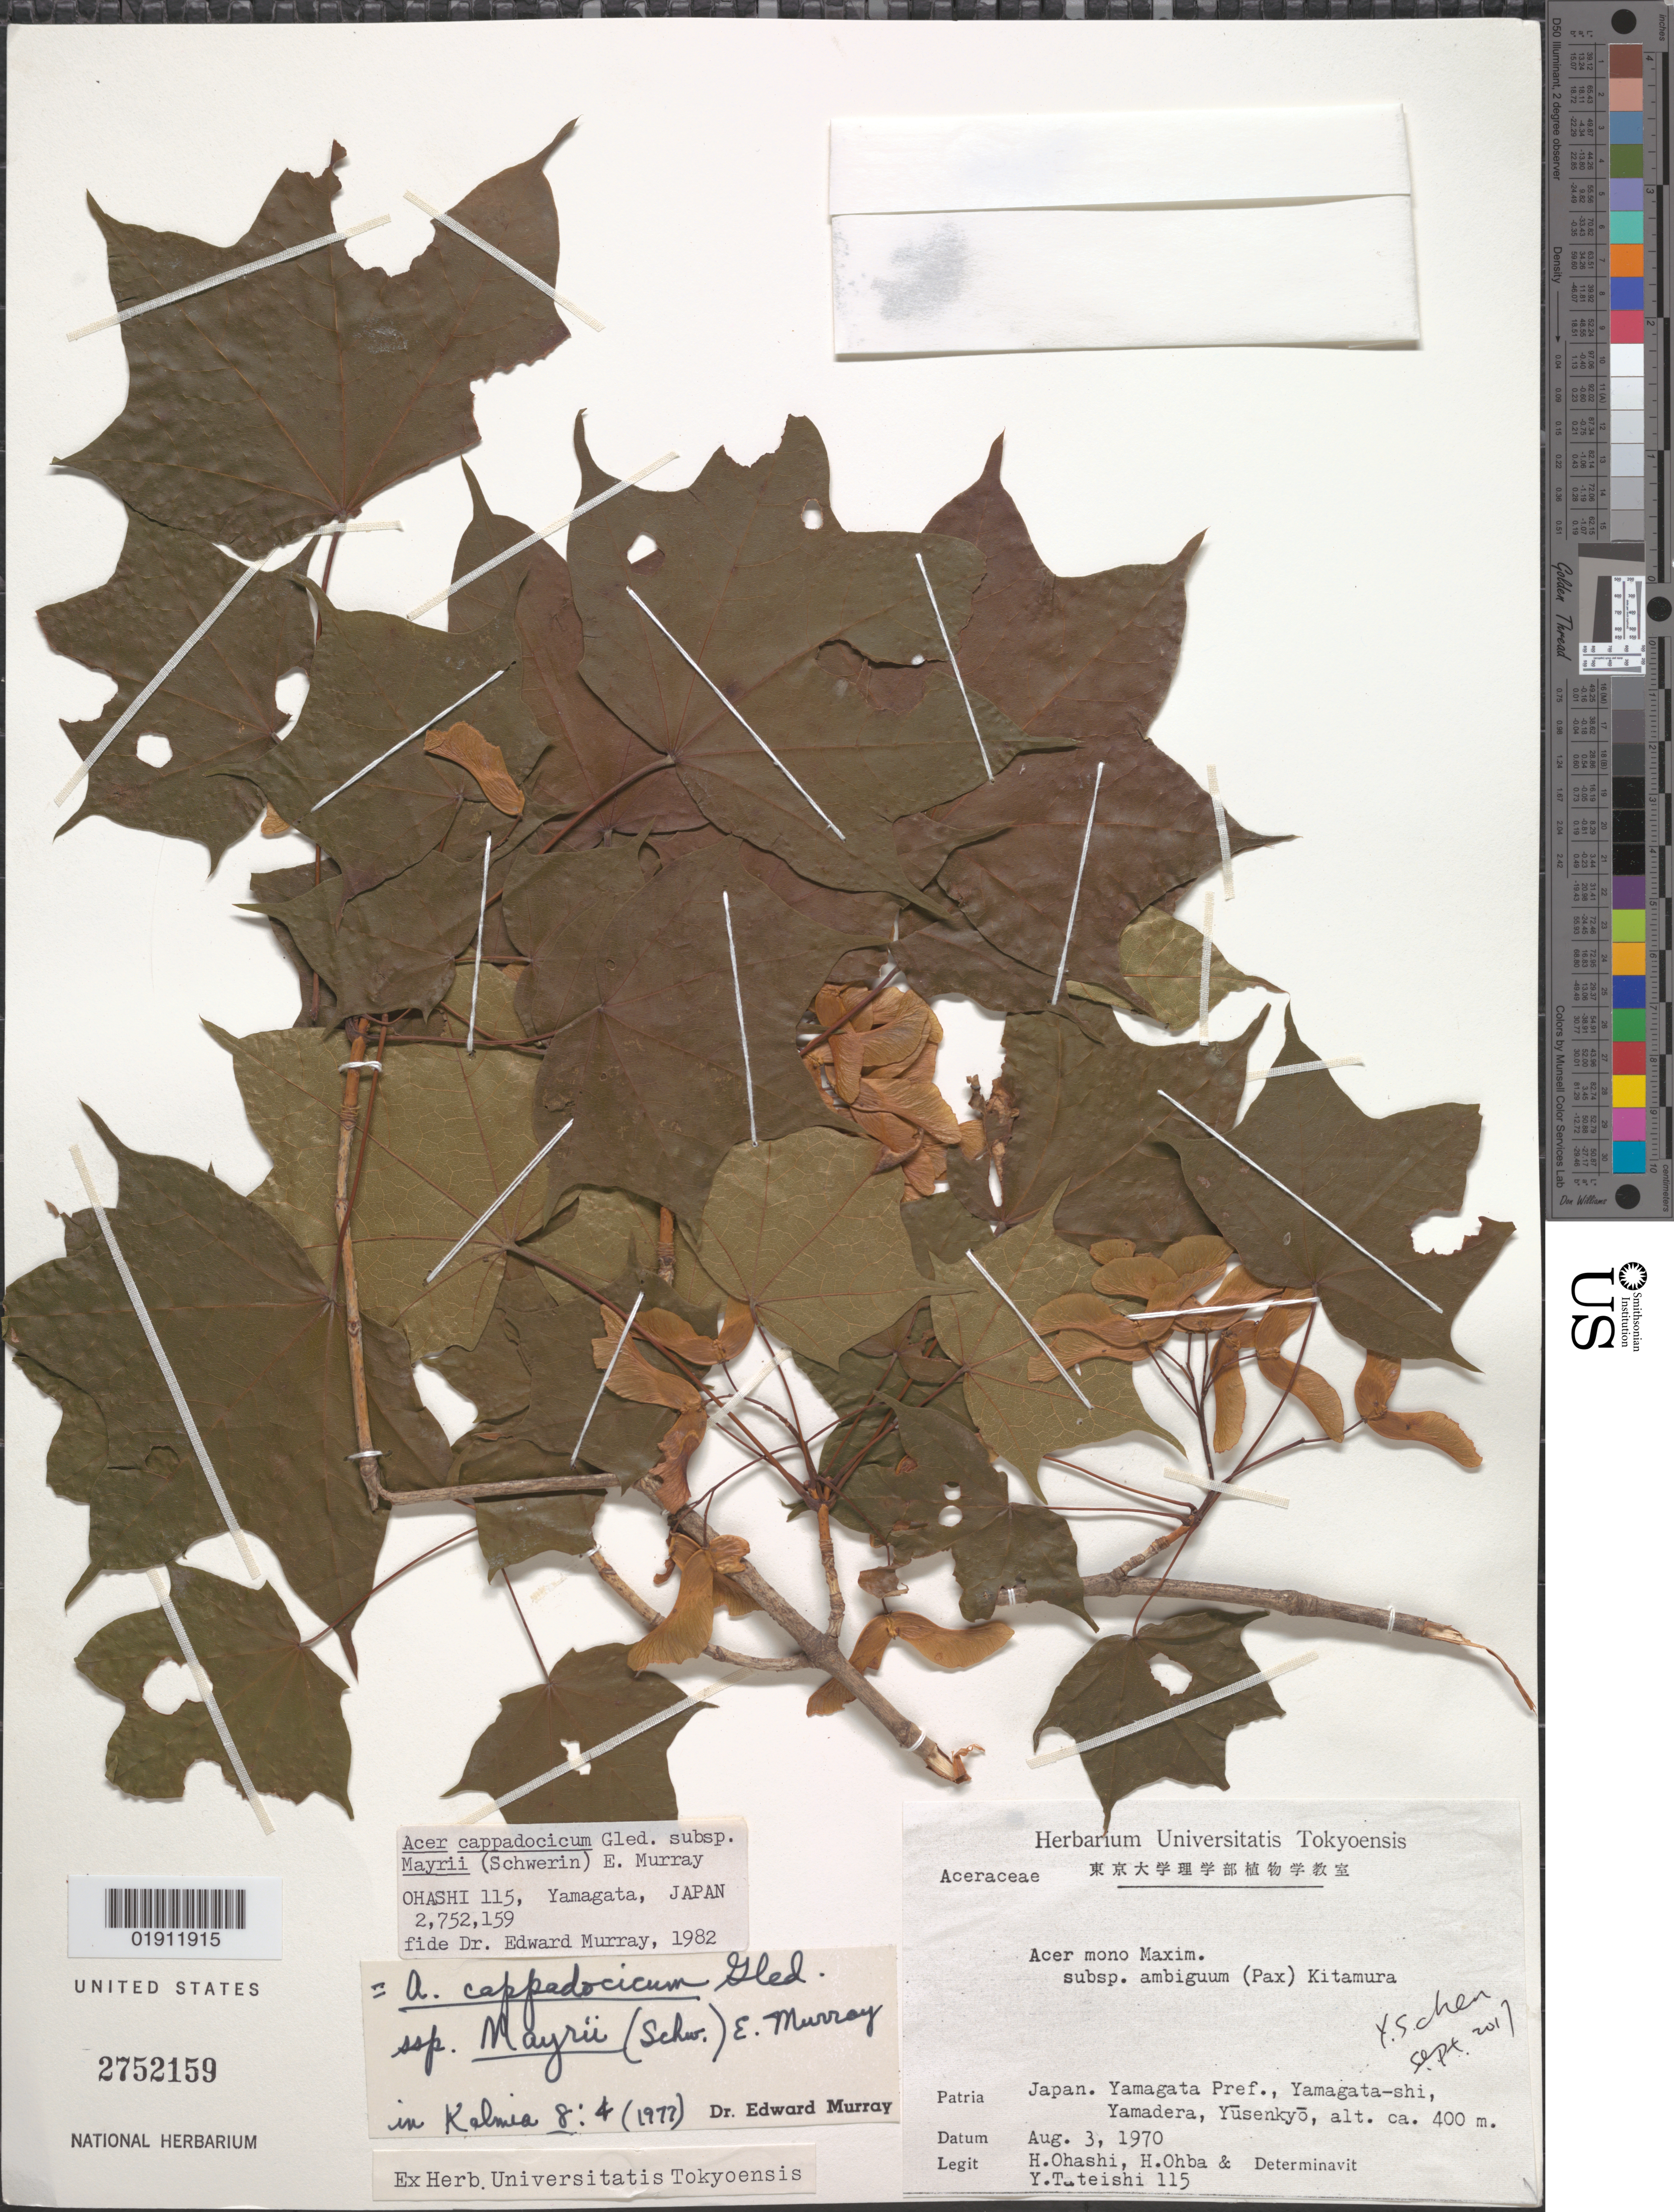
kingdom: Plantae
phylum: Tracheophyta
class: Magnoliopsida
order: Sapindales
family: Sapindaceae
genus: Acer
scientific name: Acer cappadocicum subsp. mayrii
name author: (Schwer.) A.E. Murray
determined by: Murray, Edward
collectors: H. Ohashi, H. Ohba & Y. Tateishi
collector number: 115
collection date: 1970-08-03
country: Japan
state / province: Yamagata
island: Honshu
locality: Yamagata-shi, Yamadera, Yusenkyo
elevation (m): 400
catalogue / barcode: US 2752159